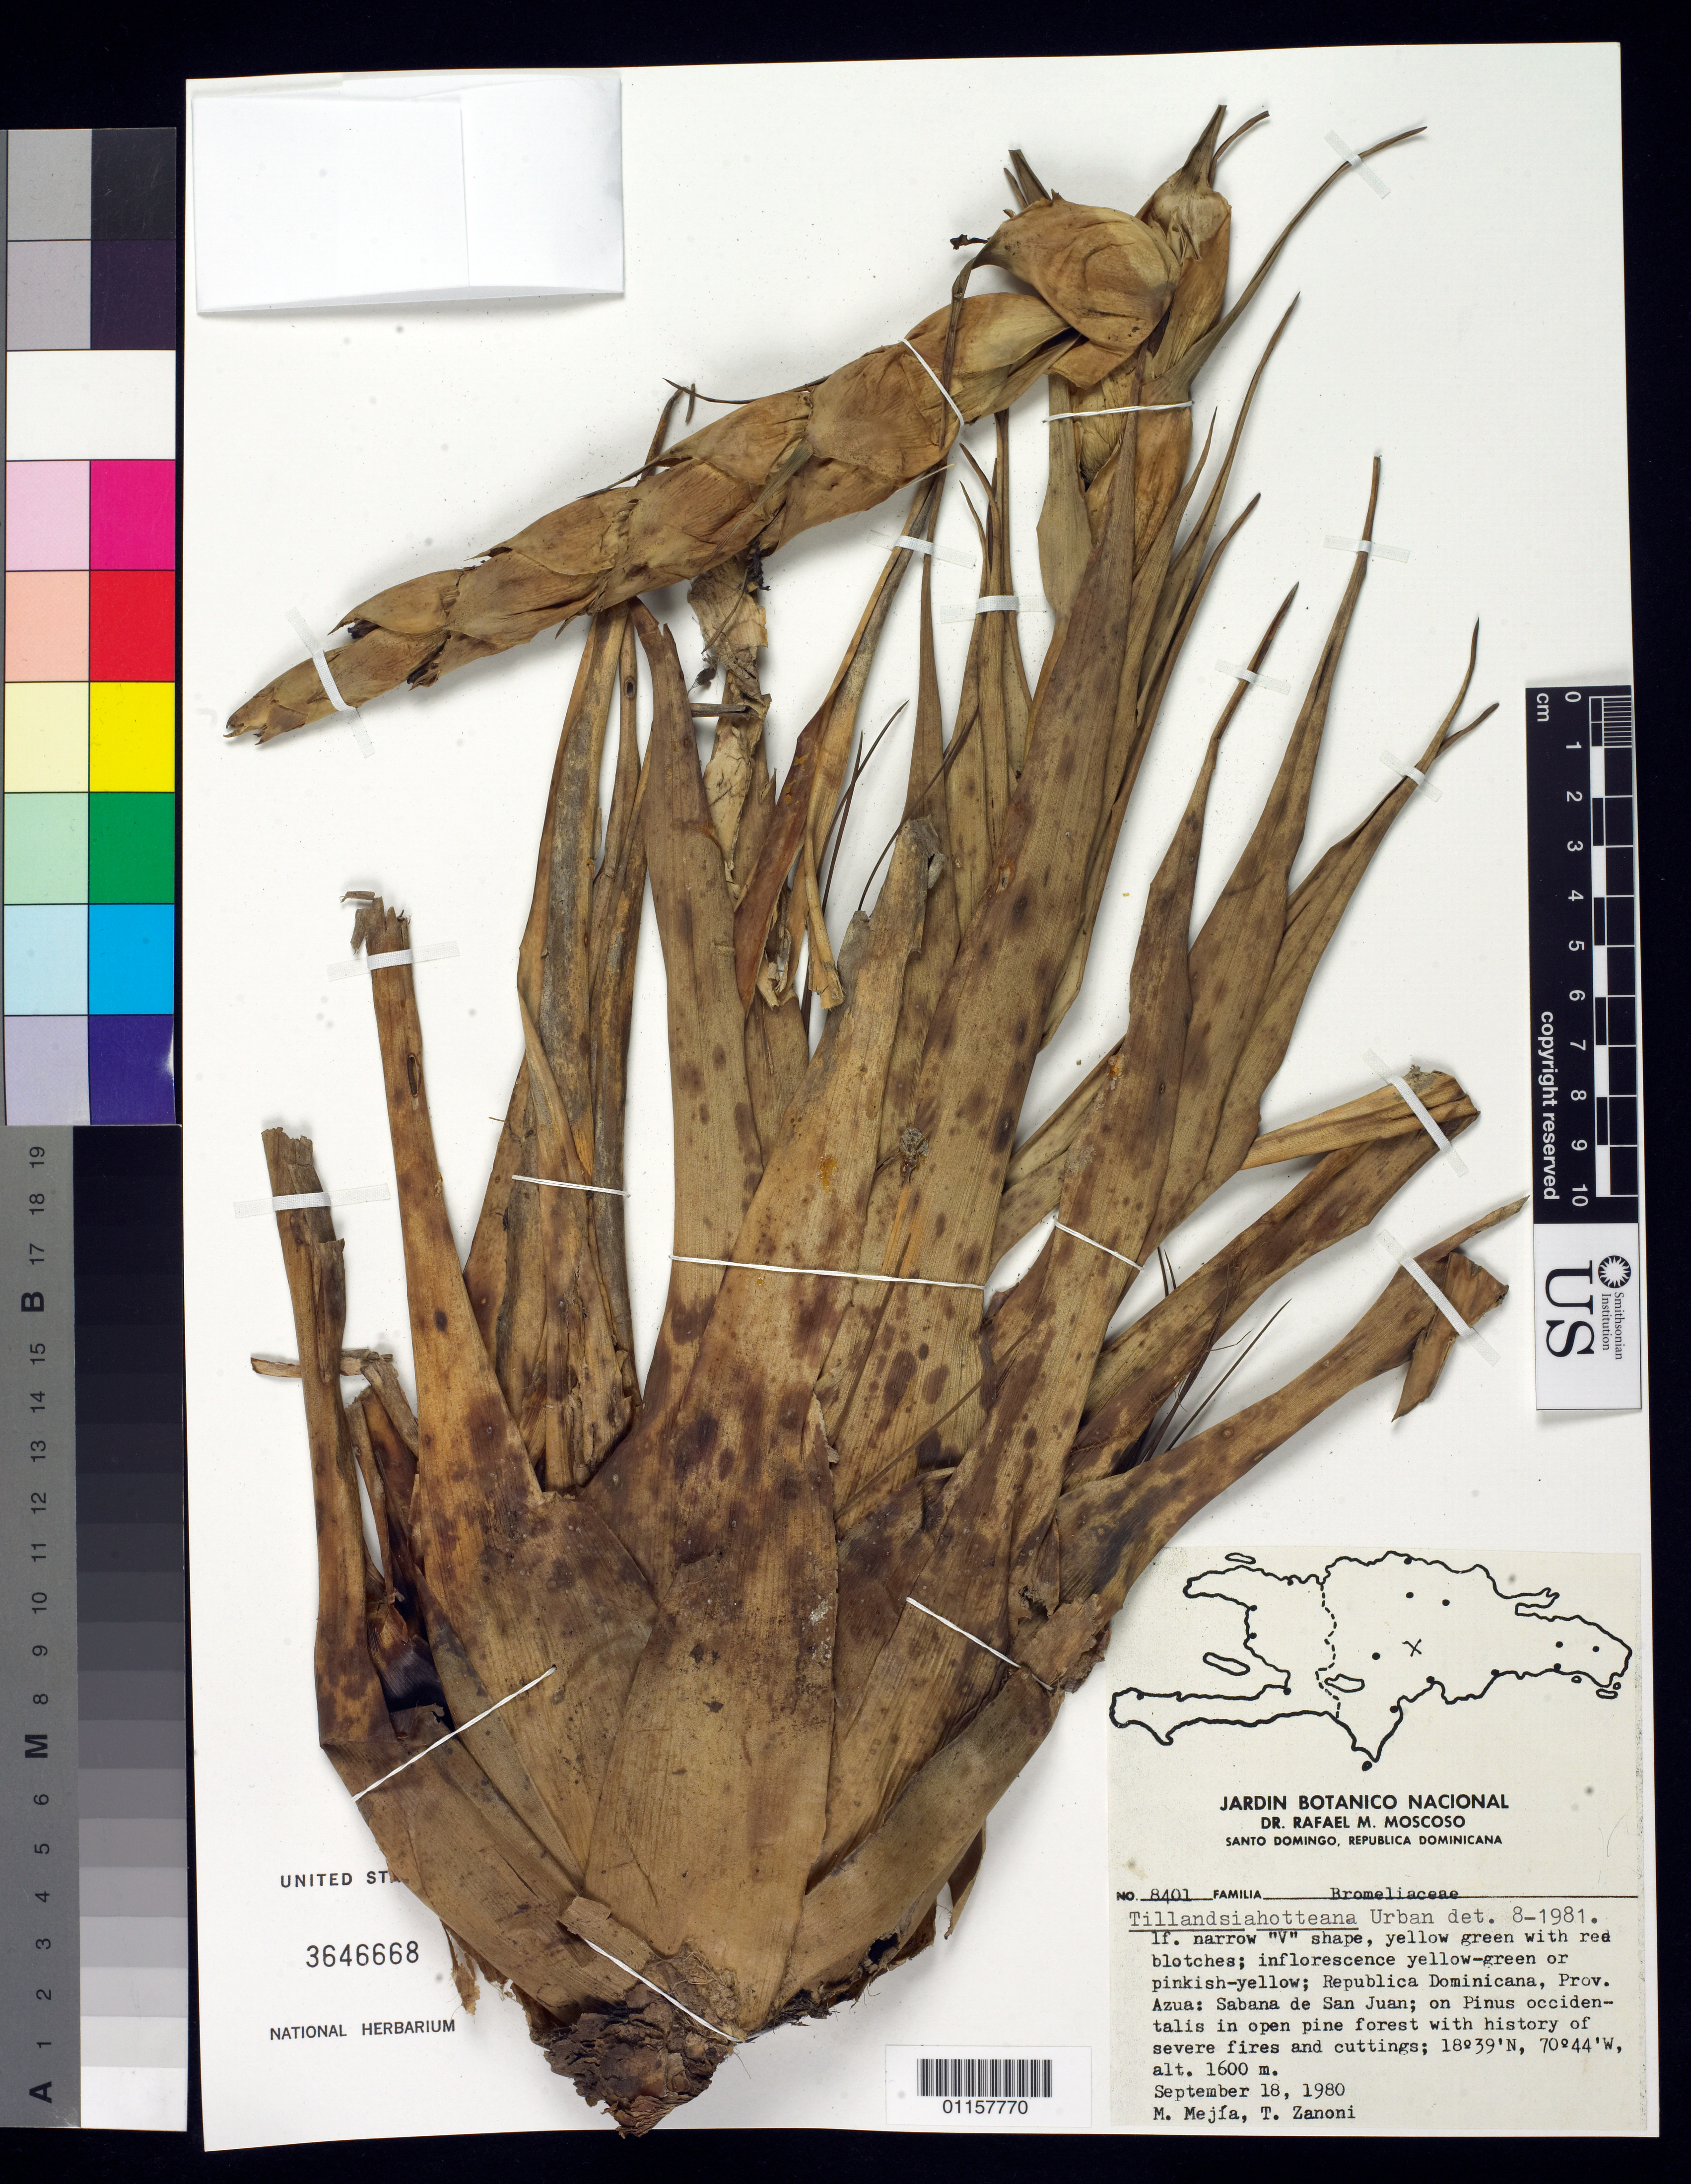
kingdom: Plantae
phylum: Tracheophyta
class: Liliopsida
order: Poales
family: Bromeliaceae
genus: Tillandsia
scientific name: Tillandsia hotteana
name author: Urb.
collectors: M. Mejia & T. A. Zanoni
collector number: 8401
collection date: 1980-09-18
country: Dominican Republic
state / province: Azua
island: Hispaniola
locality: Sabana de San Juan.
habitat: On Pinus occidentalis in open pine forest with history of severe fires and cuttings.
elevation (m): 1600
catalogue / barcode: US 3646668